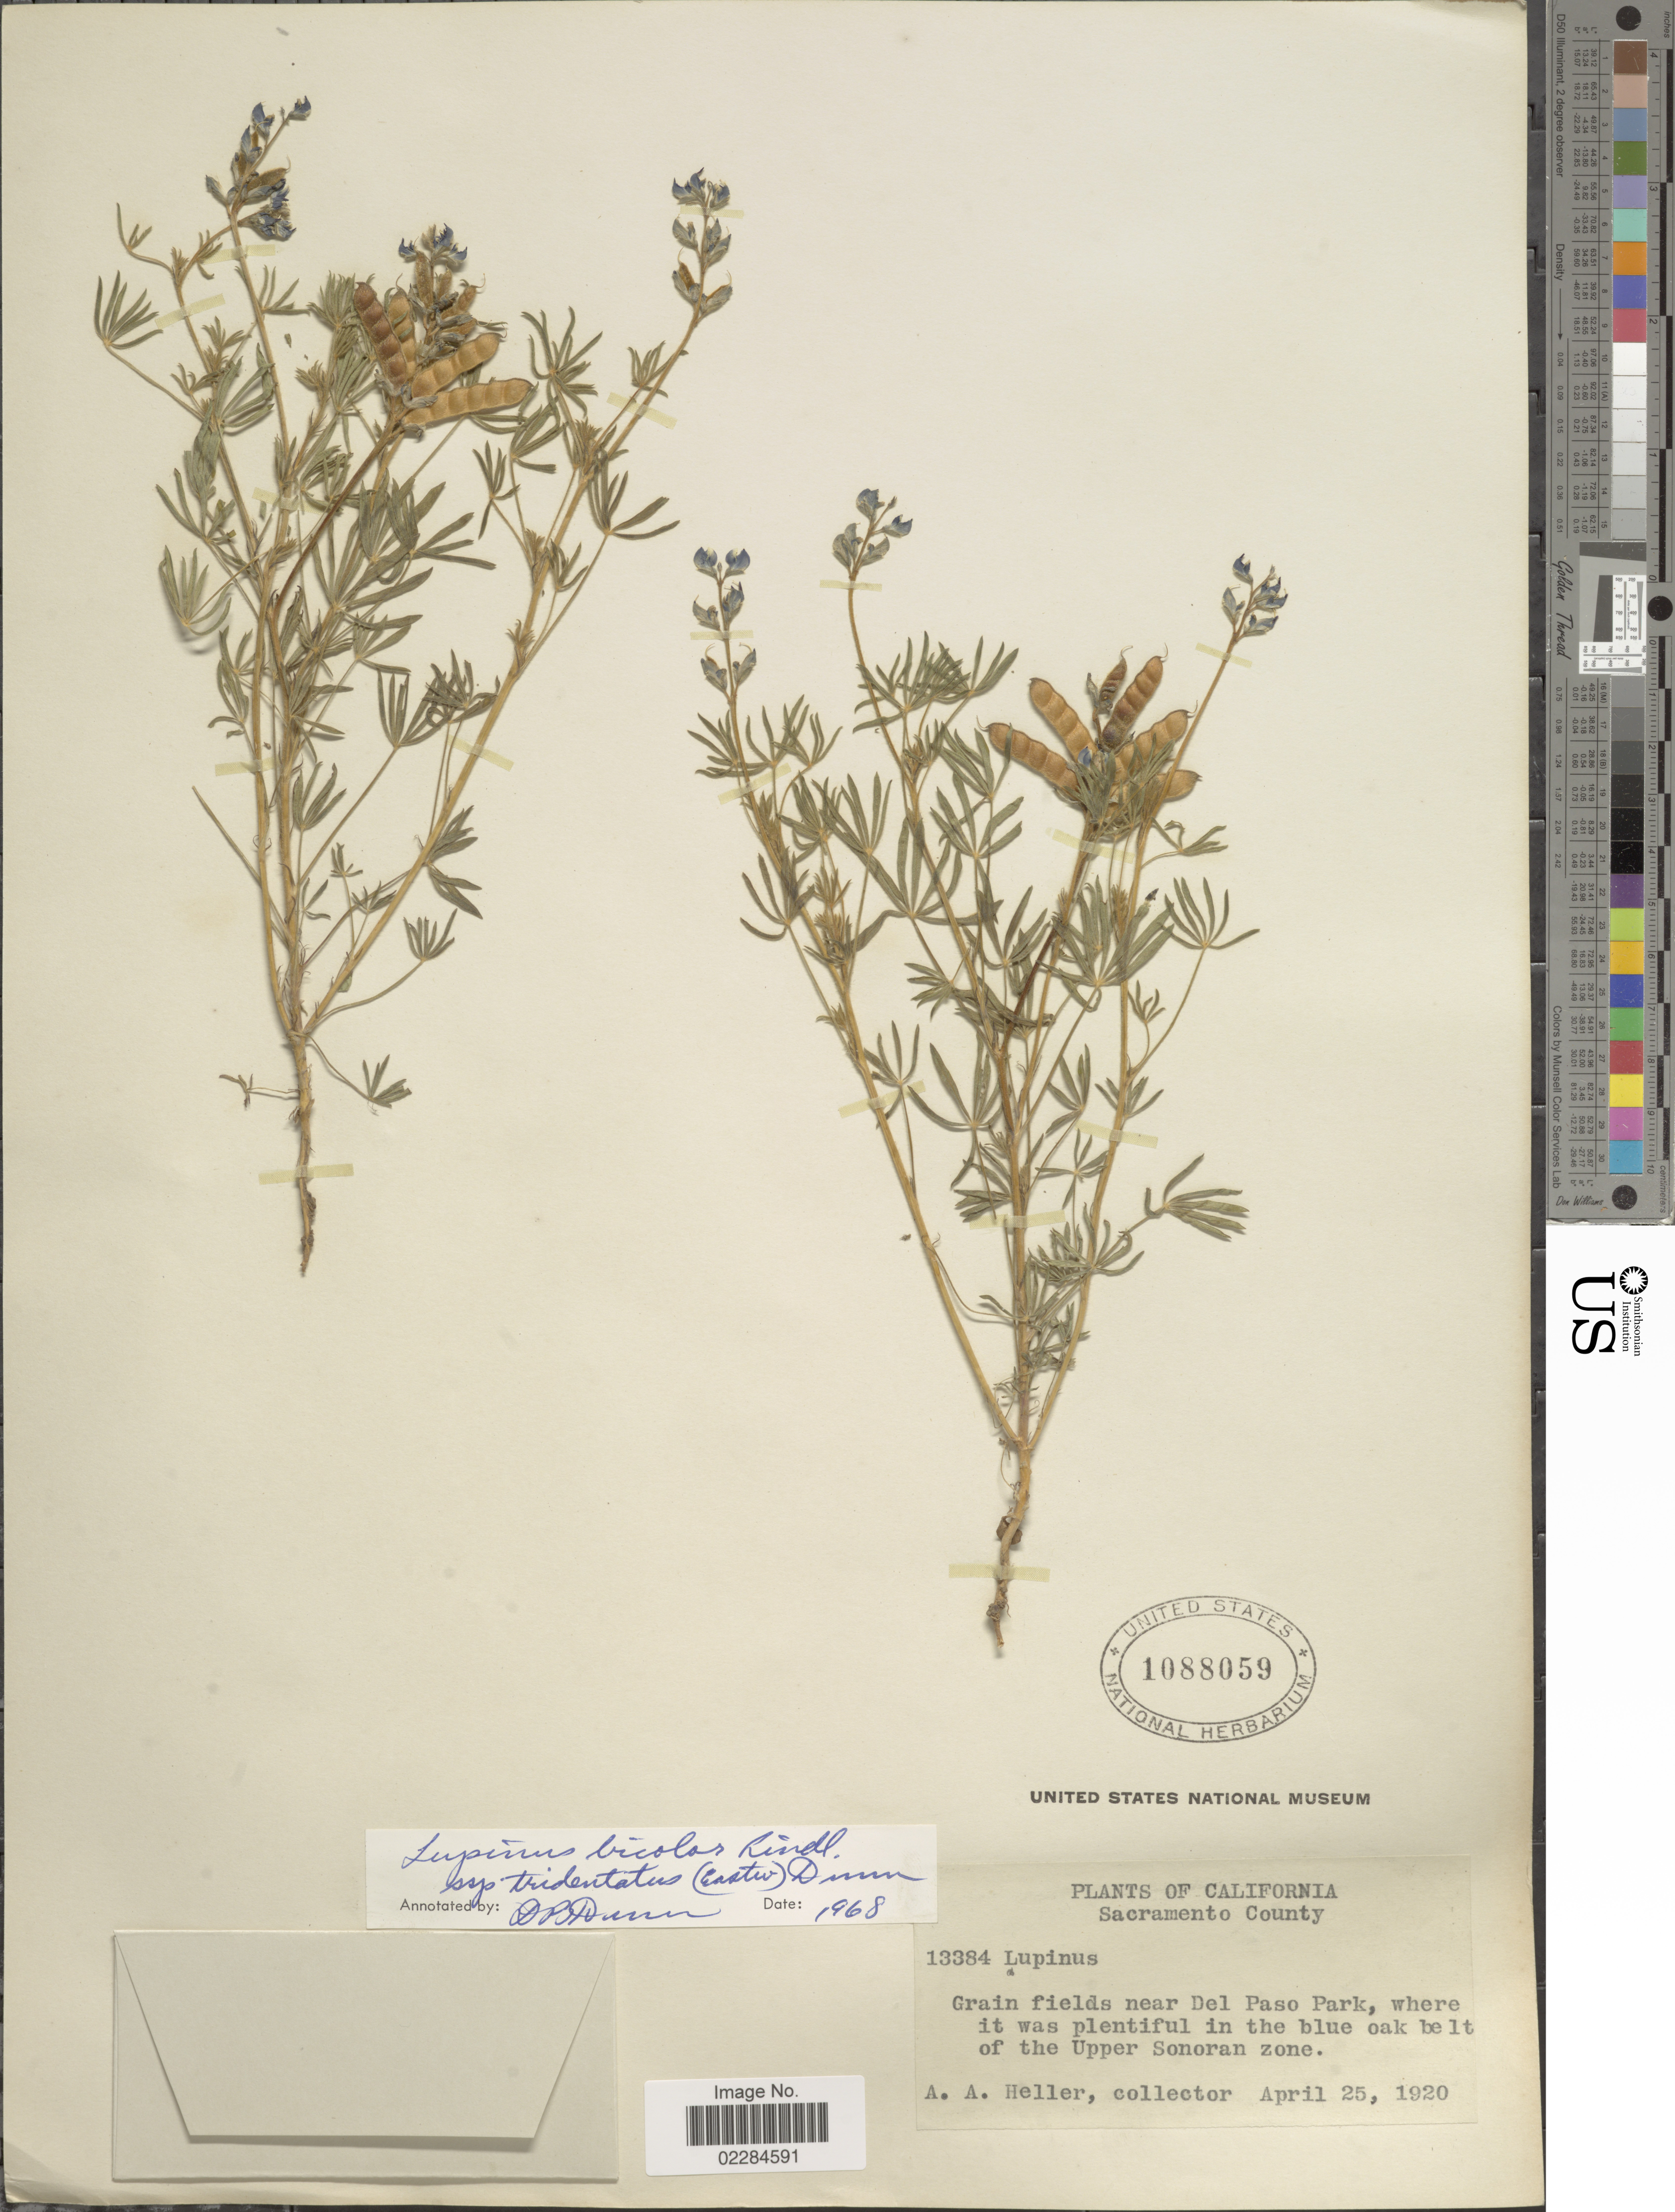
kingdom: Plantae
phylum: Tracheophyta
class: Magnoliopsida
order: Fabales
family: Fabaceae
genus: Lupinus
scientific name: Lupinus bicolor var. tridentatus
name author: Lindl.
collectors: A. A. Heller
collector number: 13384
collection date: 1920-04-25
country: United States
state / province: California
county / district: Sacramento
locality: Sacramento County. Grain fields near Del Paso Park. Upper Sonoran zone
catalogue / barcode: US 1088059